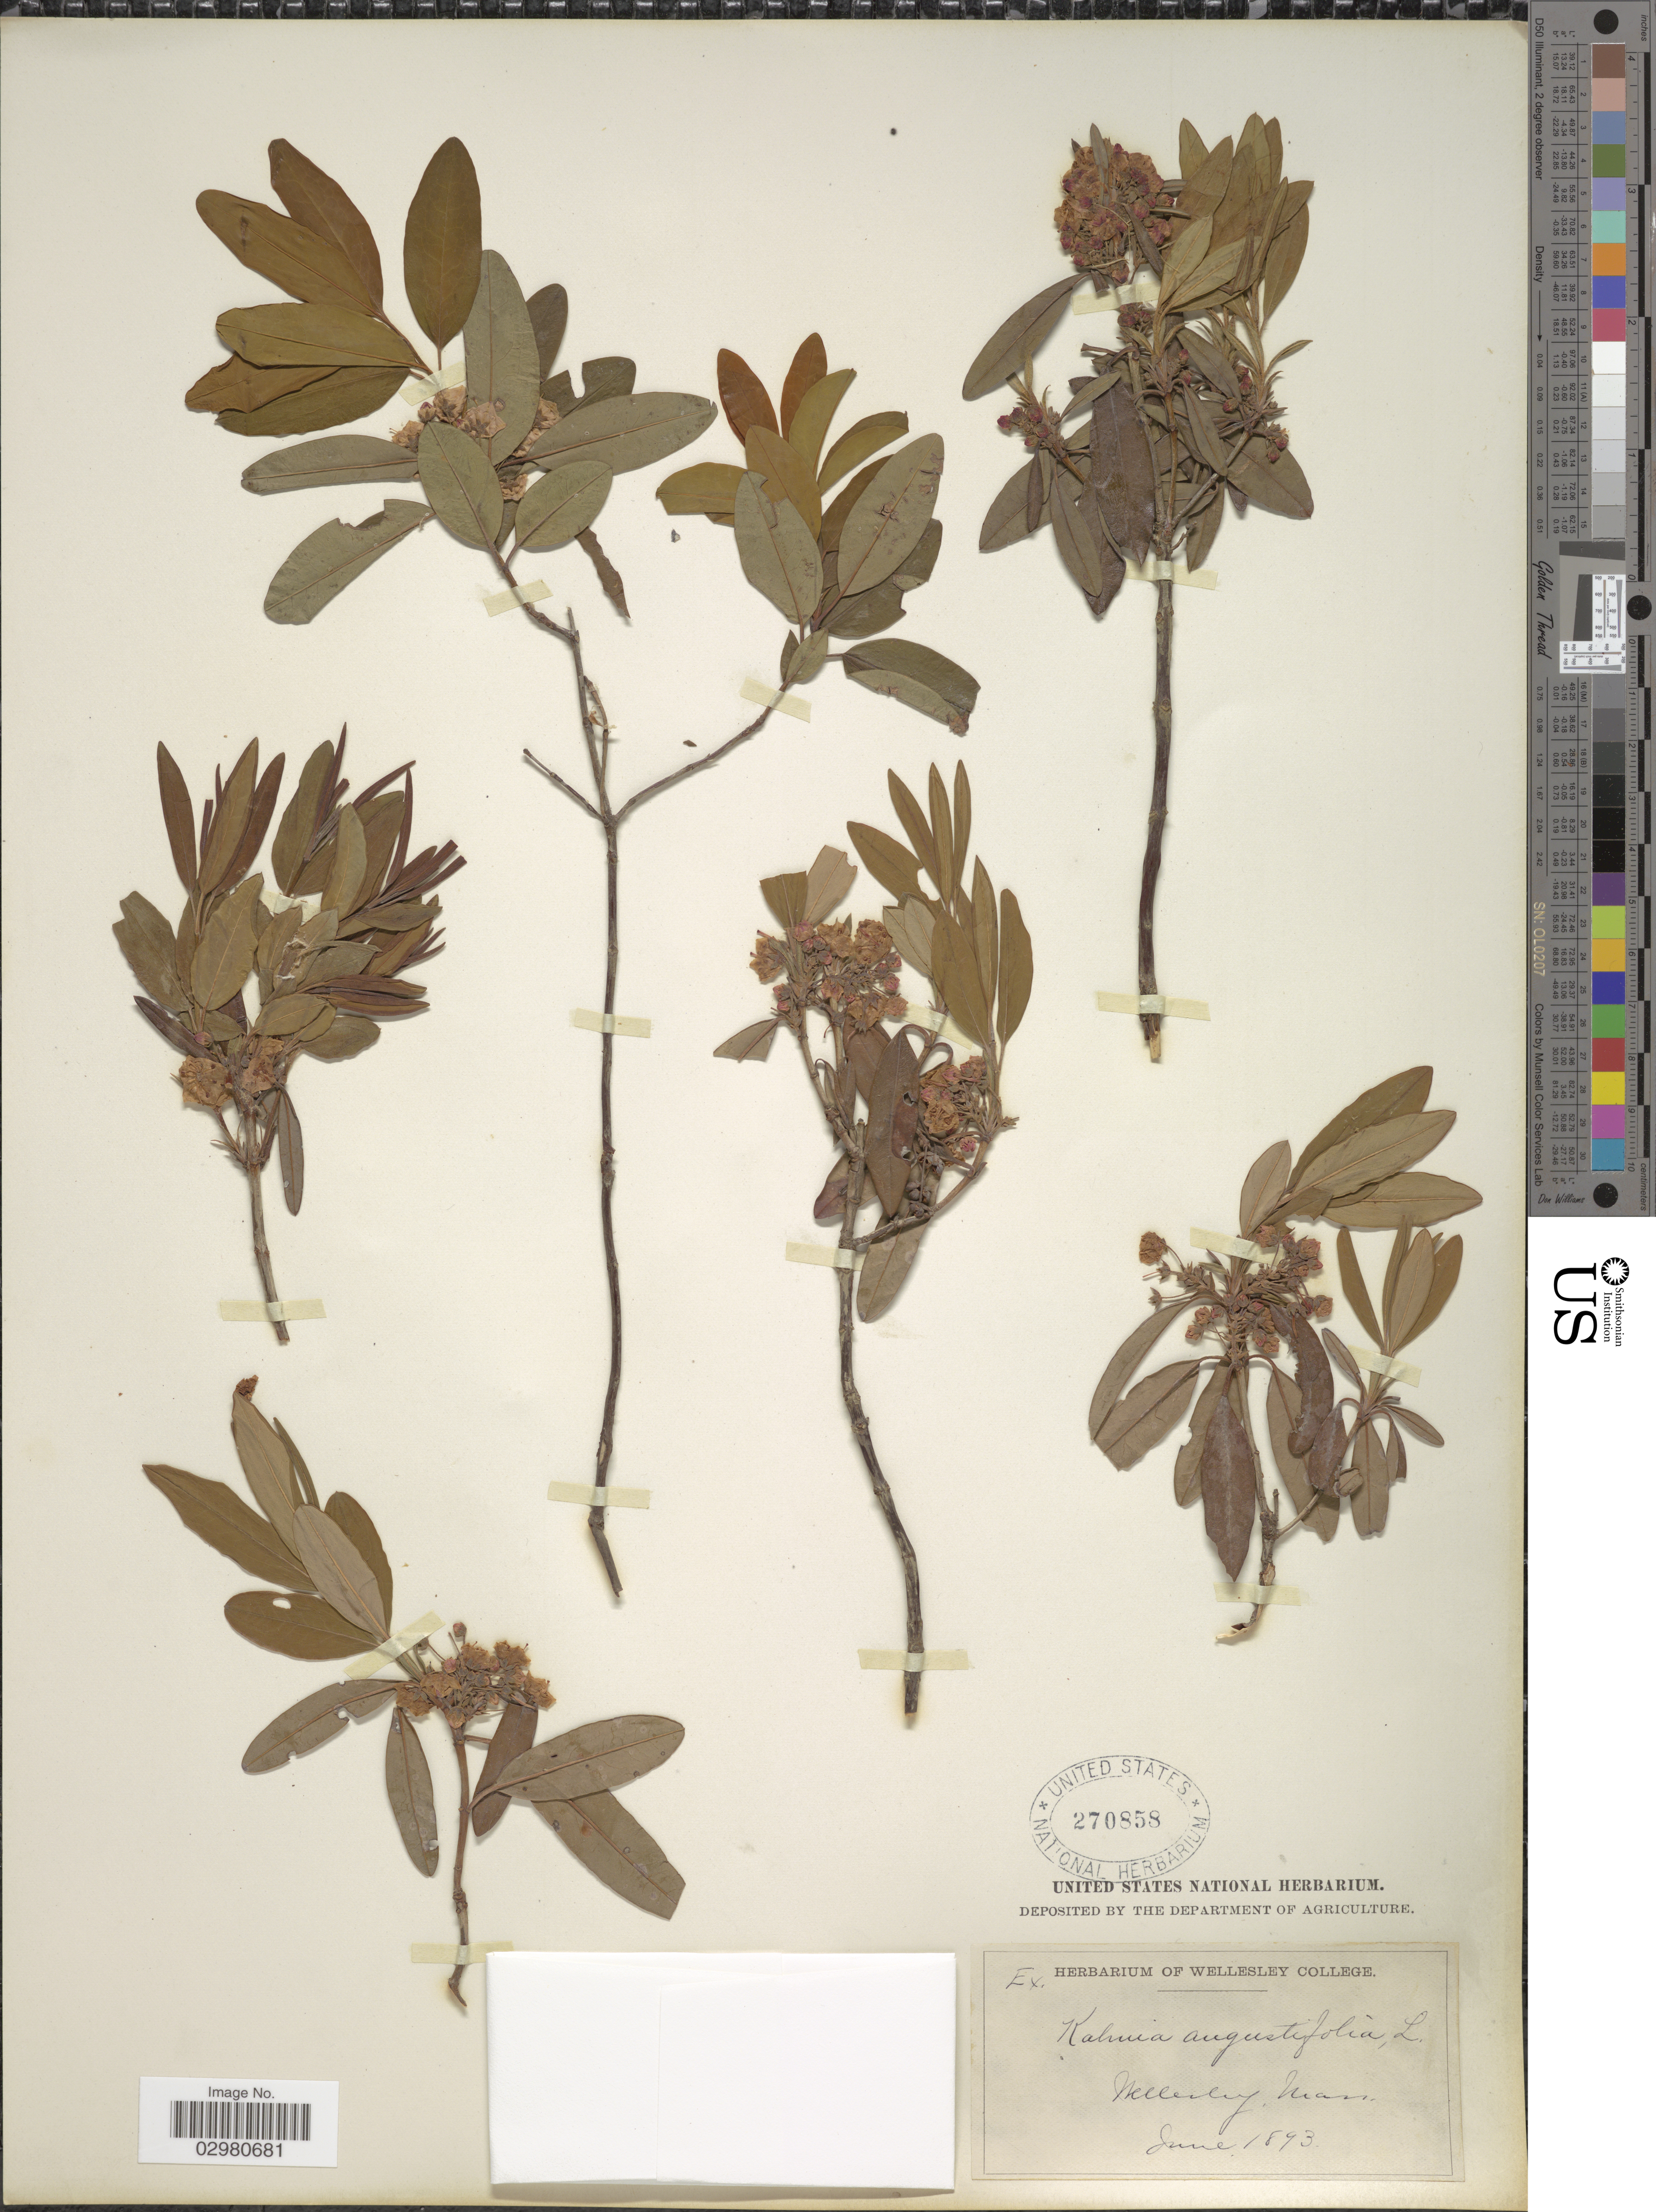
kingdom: Plantae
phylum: Tracheophyta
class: Magnoliopsida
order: Ericales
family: Ericaceae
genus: Kalmia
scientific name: Kalmia angustifolia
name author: L.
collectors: ex herb. Wellesley College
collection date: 1893-06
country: United States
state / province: Massachusetts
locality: Wellesley.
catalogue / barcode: US 270858